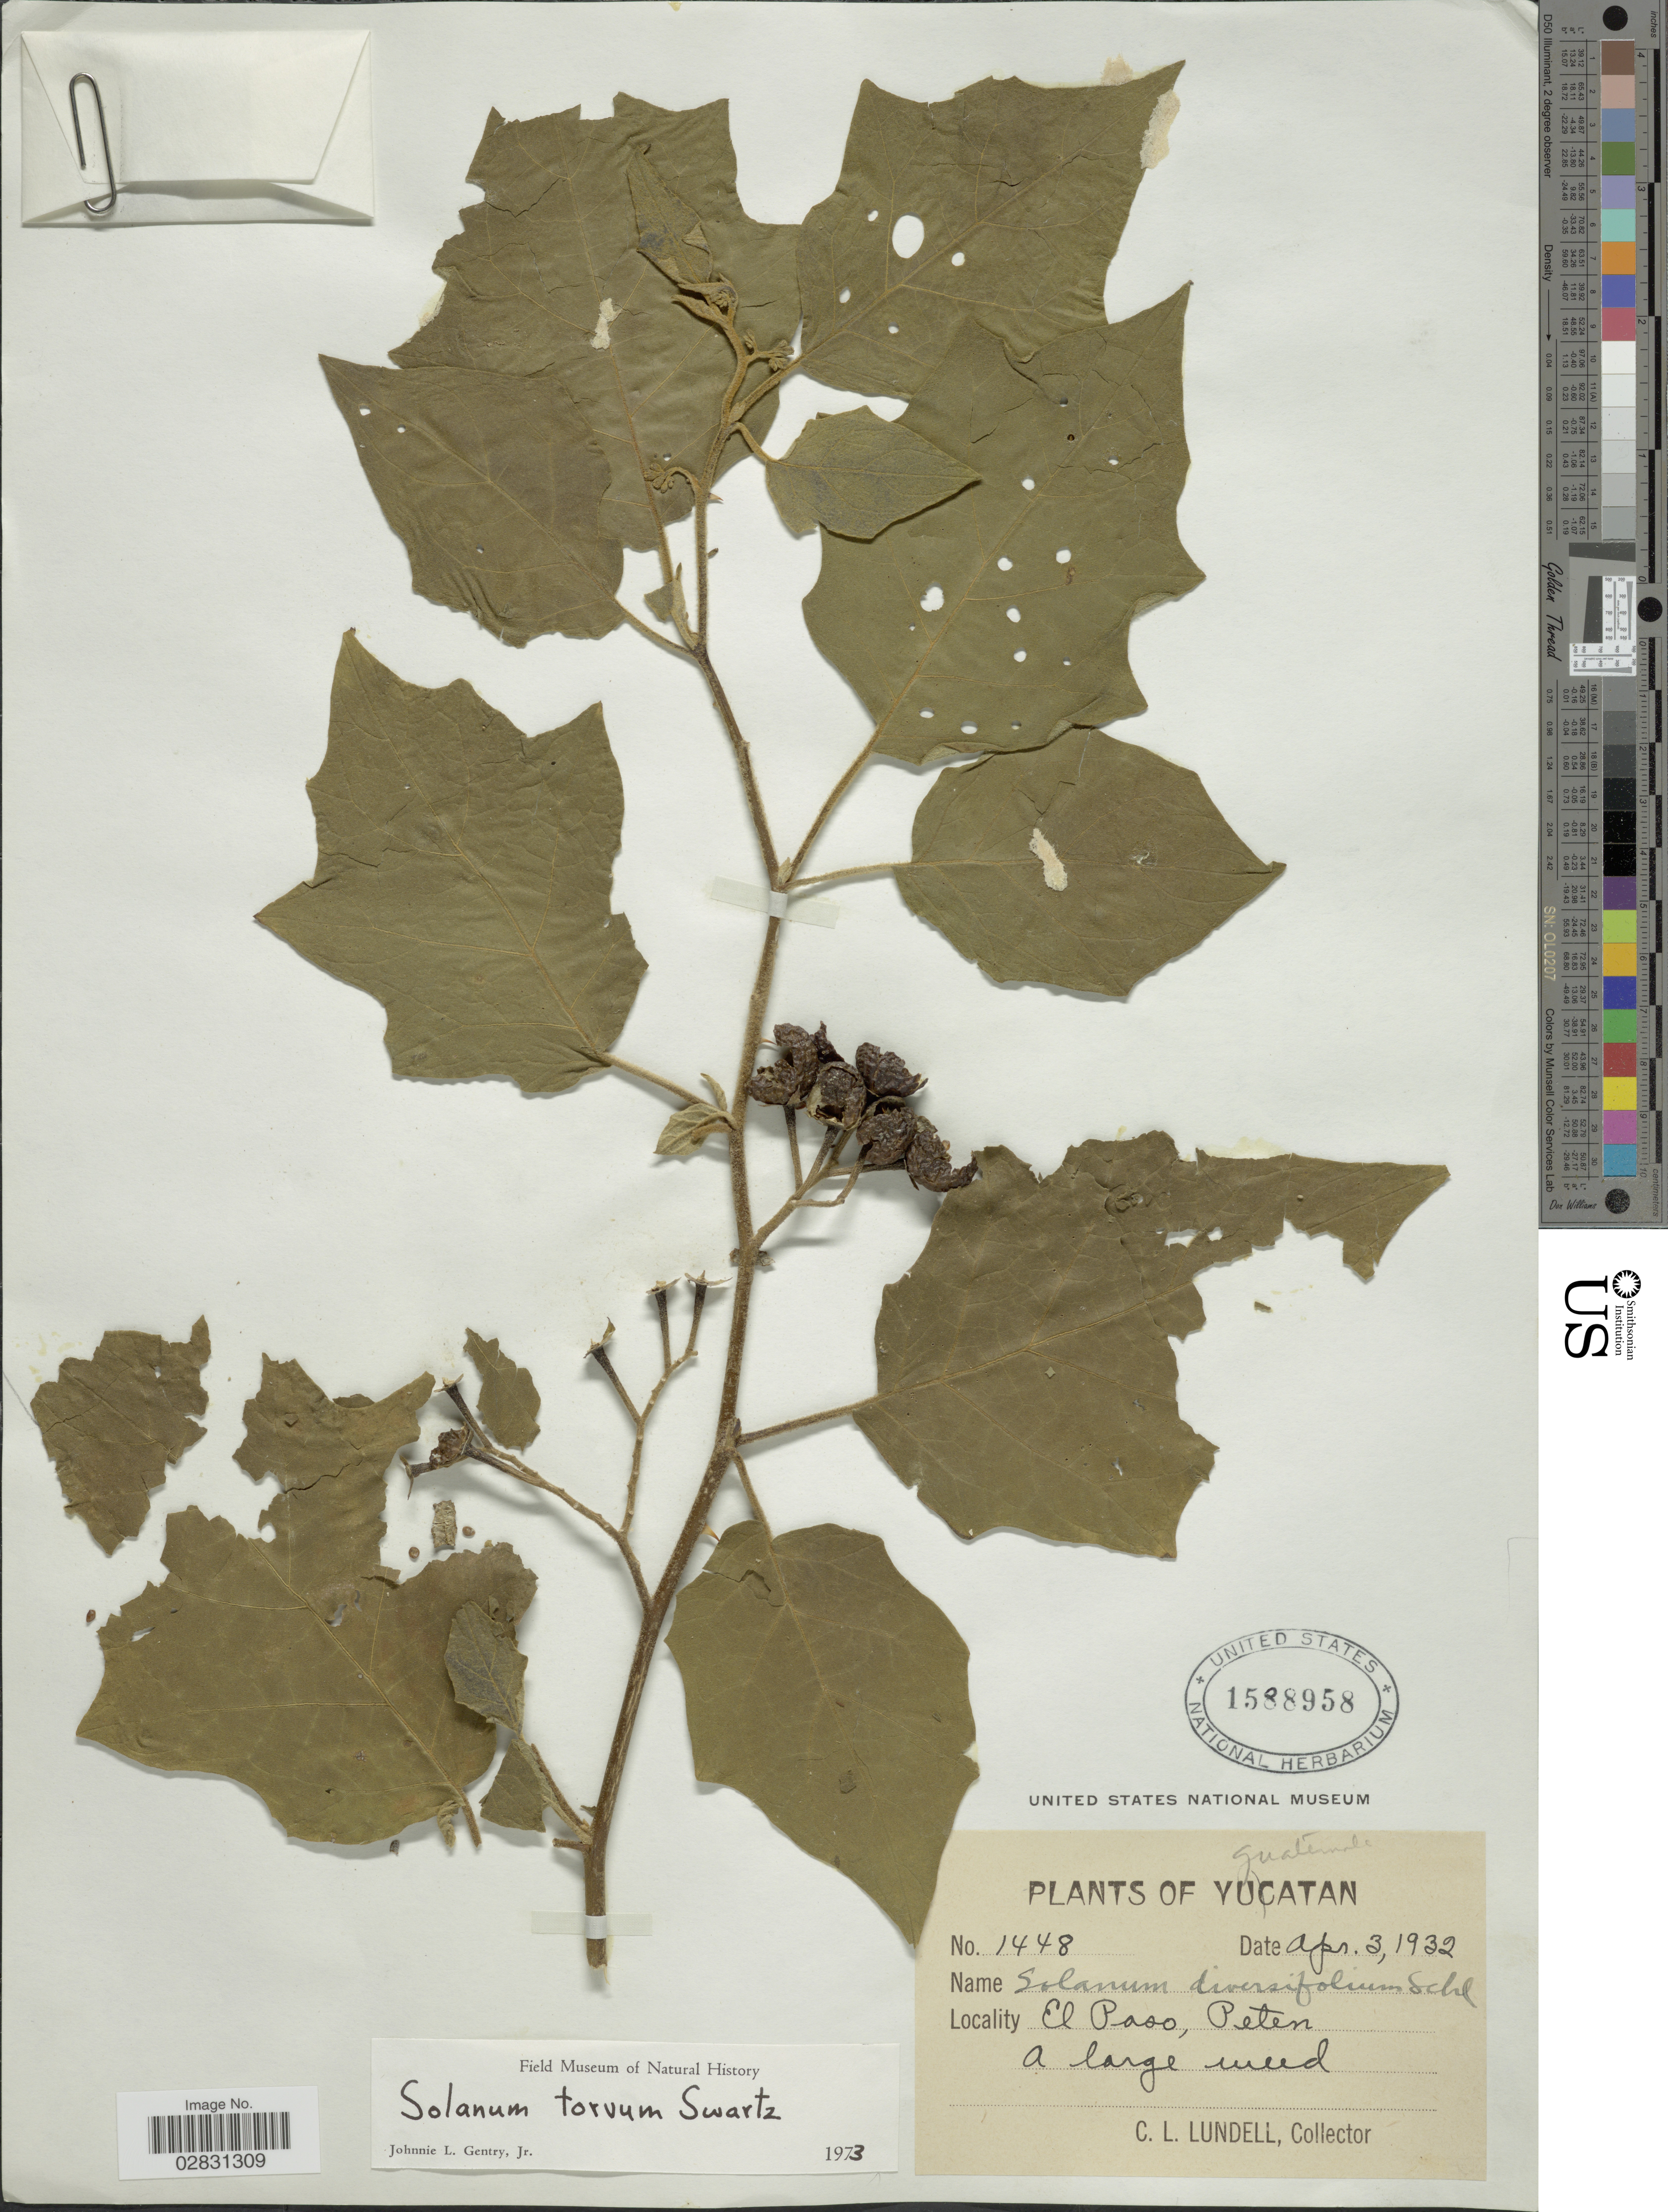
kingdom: Plantae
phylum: Tracheophyta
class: Magnoliopsida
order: Solanales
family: Solanaceae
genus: Solanum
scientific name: Solanum torvum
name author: Sw.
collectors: C. L. Lundell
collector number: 1448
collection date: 1932-04-03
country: Guatemala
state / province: El Petén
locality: El Paso.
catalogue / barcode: US 1588958